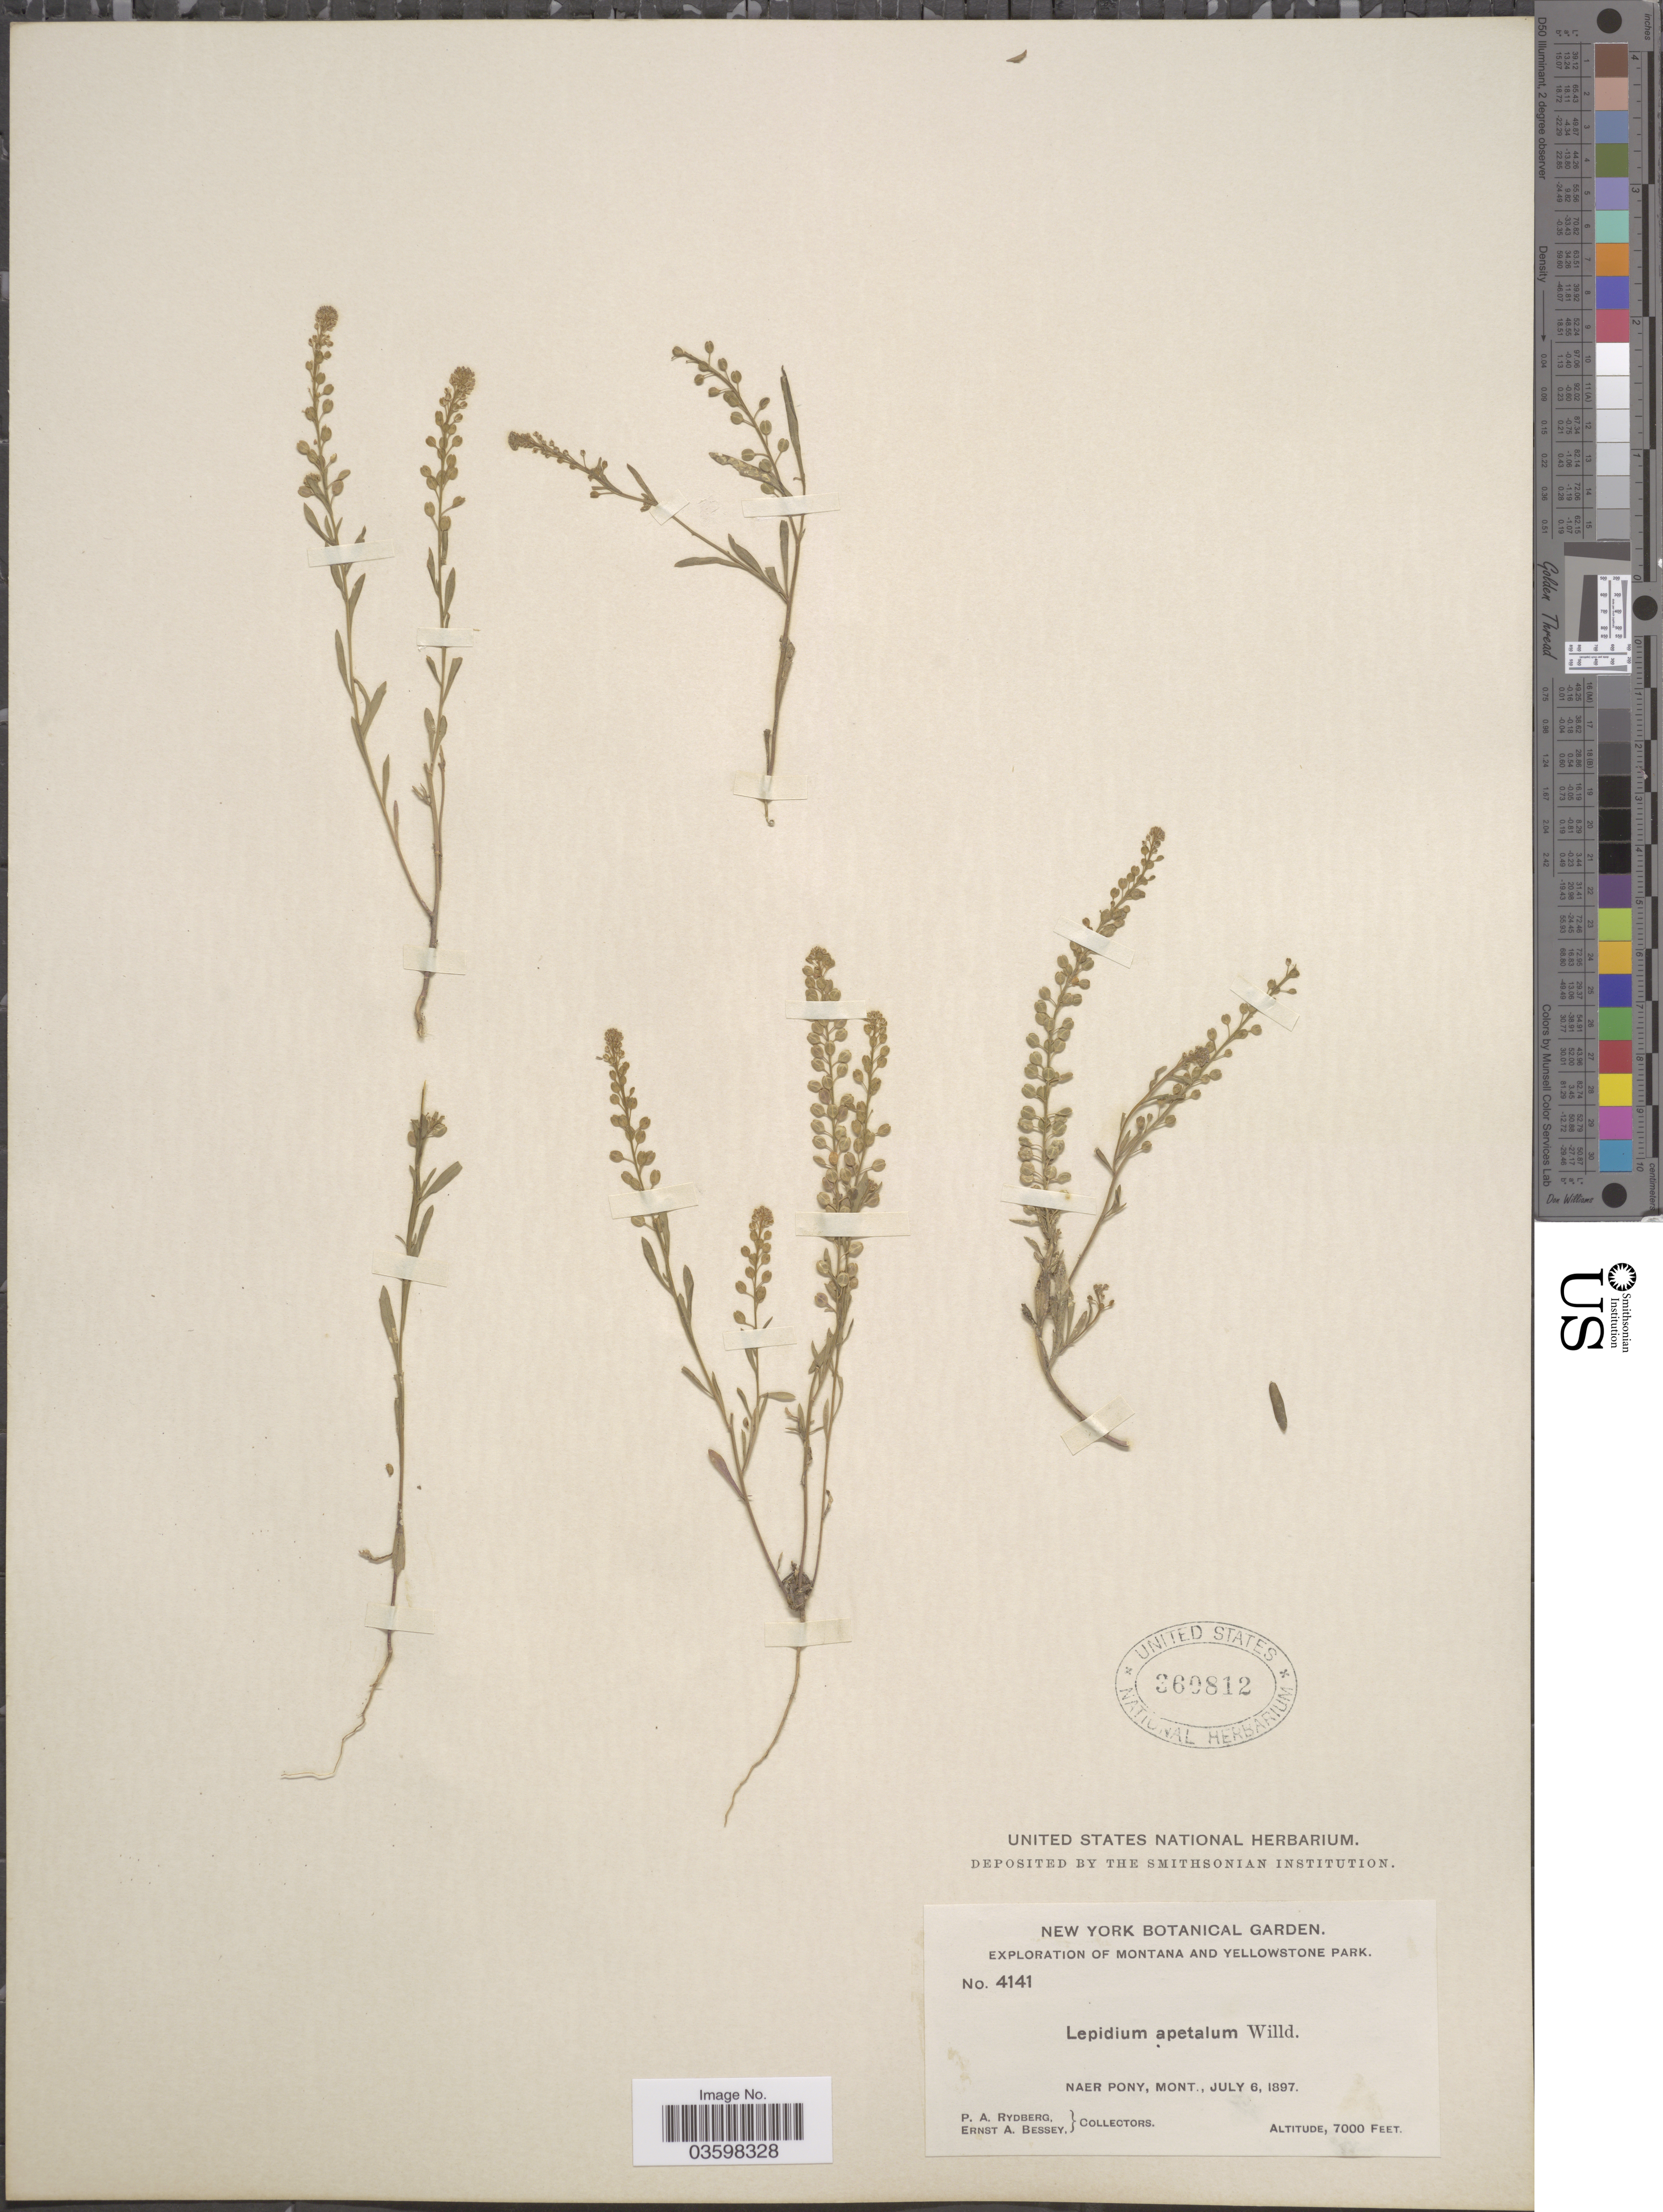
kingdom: Plantae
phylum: Tracheophyta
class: Magnoliopsida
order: Brassicales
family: Brassicaceae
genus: Lepidium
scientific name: Lepidium densiflorum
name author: Schrad.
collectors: P. A. Rydberg & E. A. Bessey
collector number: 4141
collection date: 1897-07-06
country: United States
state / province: Montana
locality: Montana and Yellowstone Park. Near Pony.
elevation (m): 2134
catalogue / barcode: US 360812